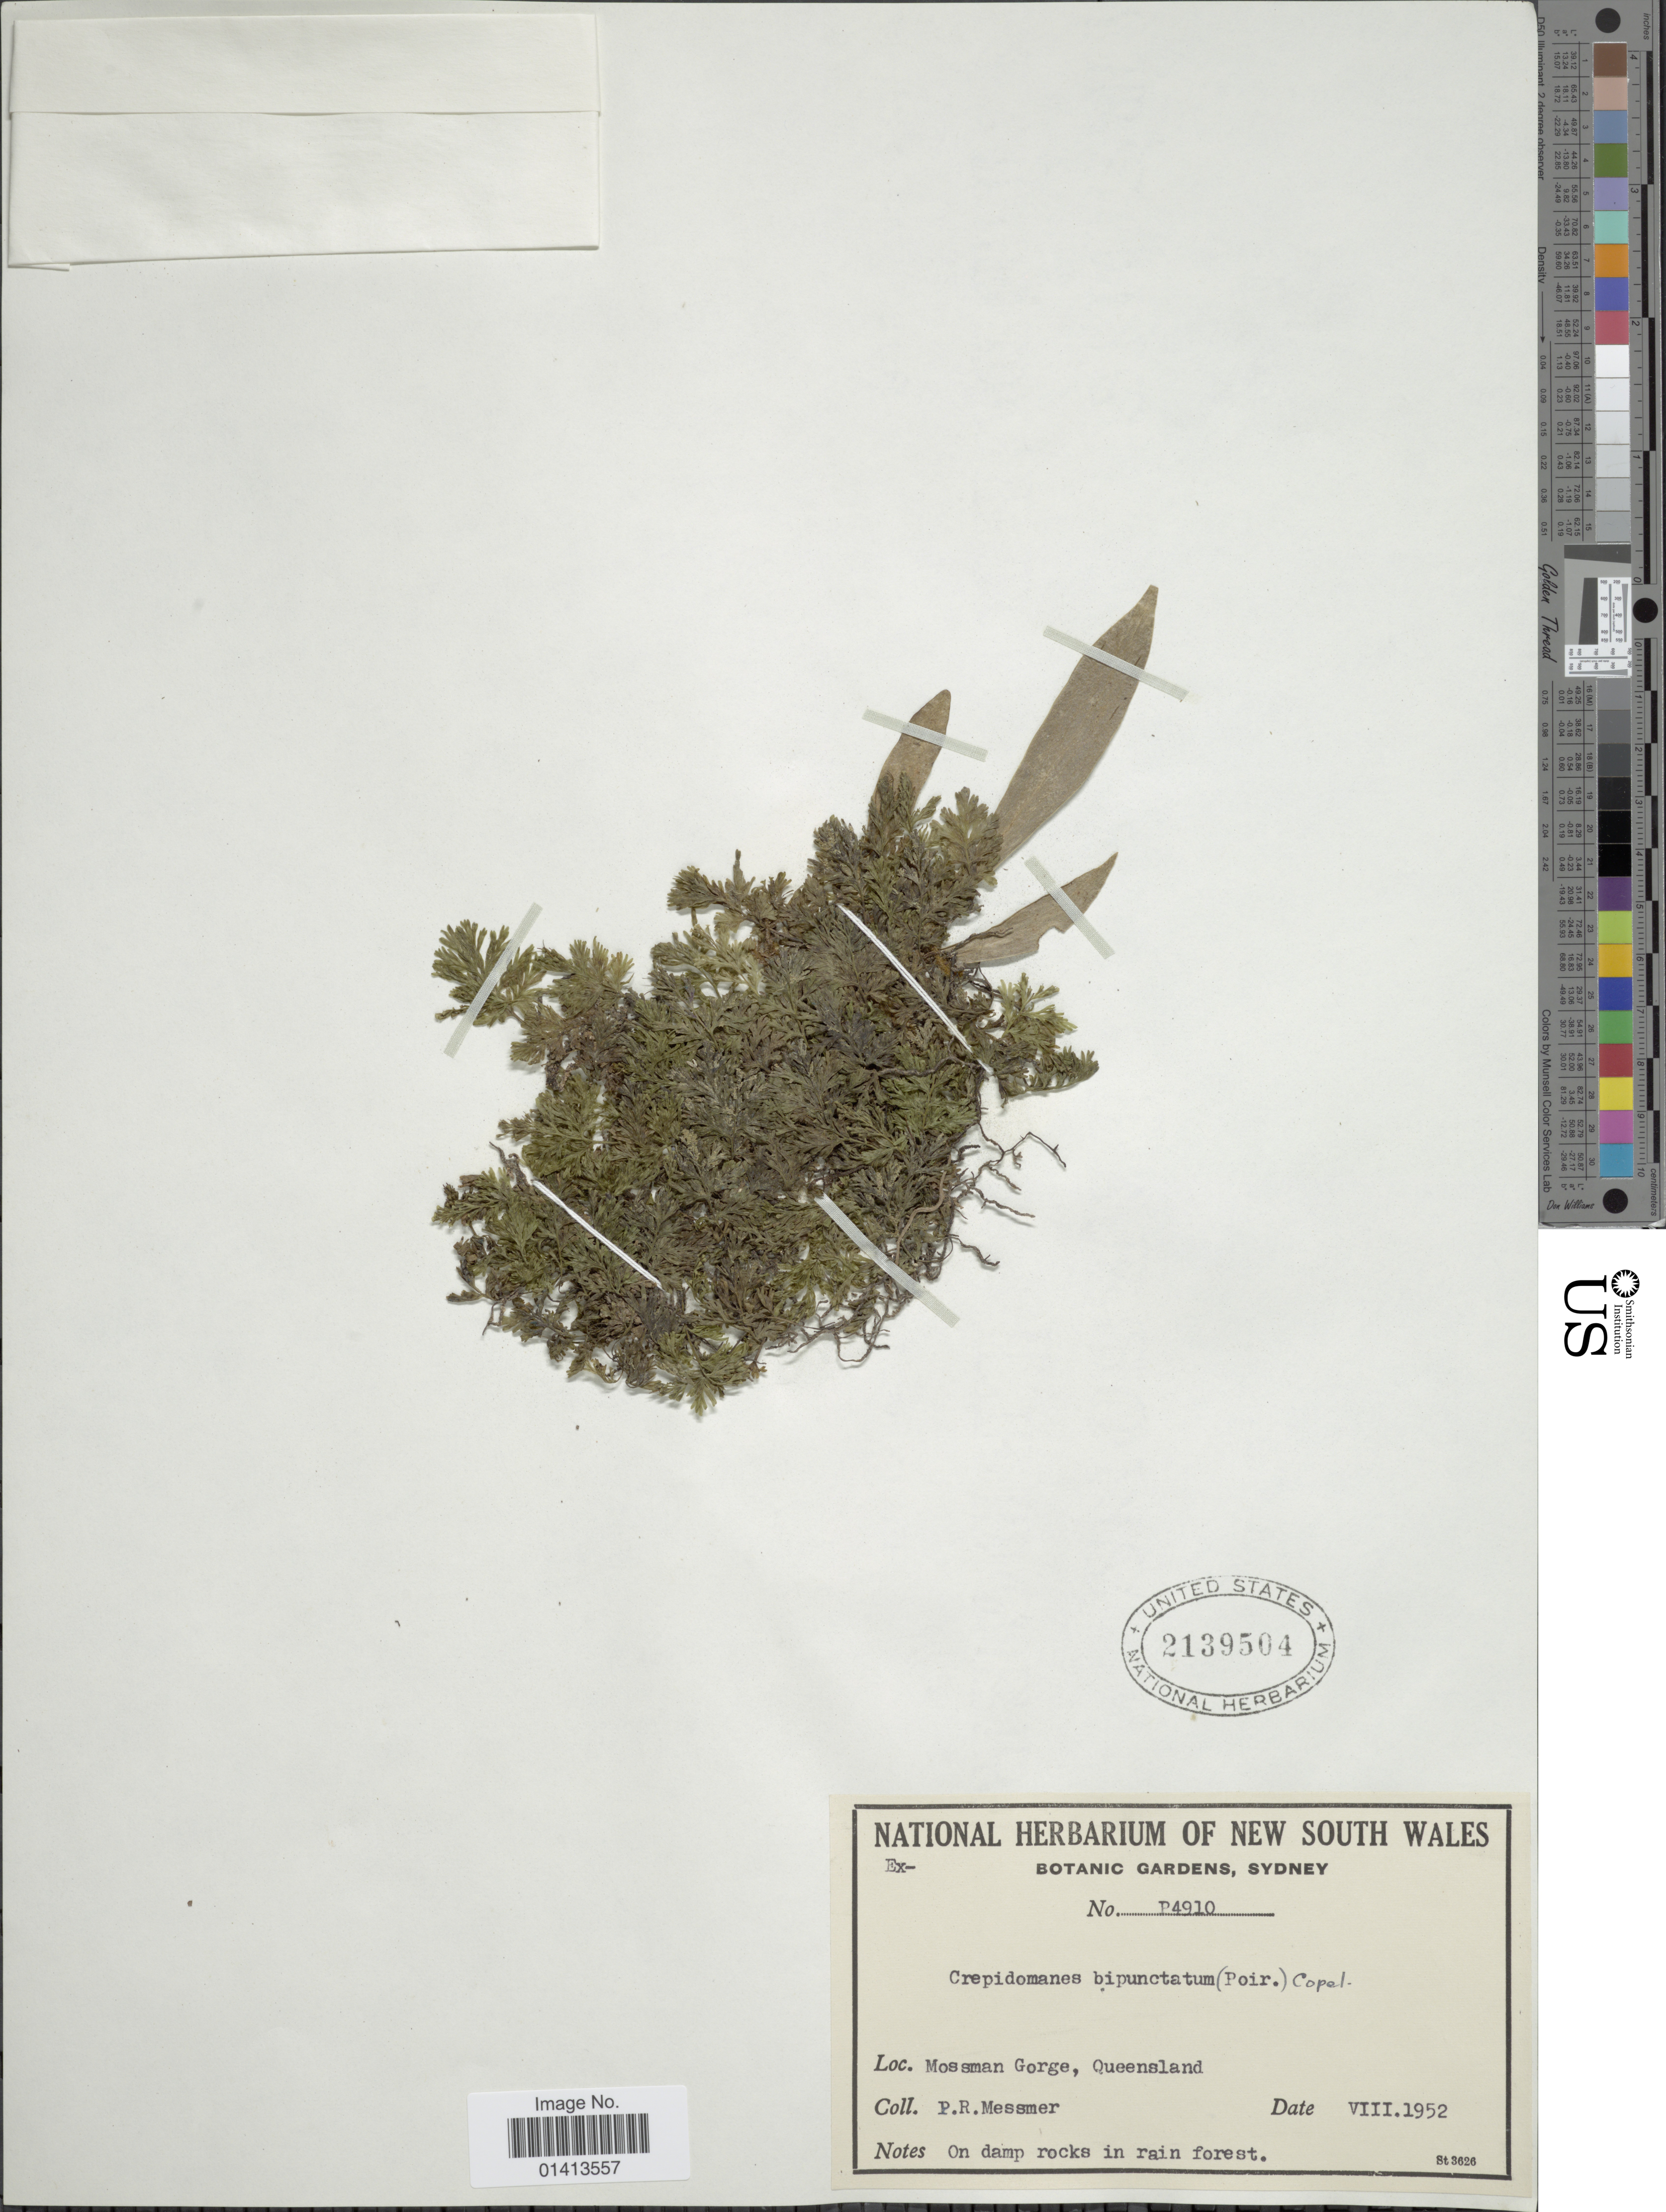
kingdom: Plantae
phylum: Tracheophyta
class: Polypodiopsida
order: Hymenophyllales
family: Hymenophyllaceae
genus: Crepidomanes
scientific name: Crepidomanes bipunctatum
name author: (Poir.) Copel.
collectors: P. Messmer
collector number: P4910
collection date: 1952-08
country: Australia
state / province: Queensland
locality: Mossman Gorge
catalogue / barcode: US 2139504